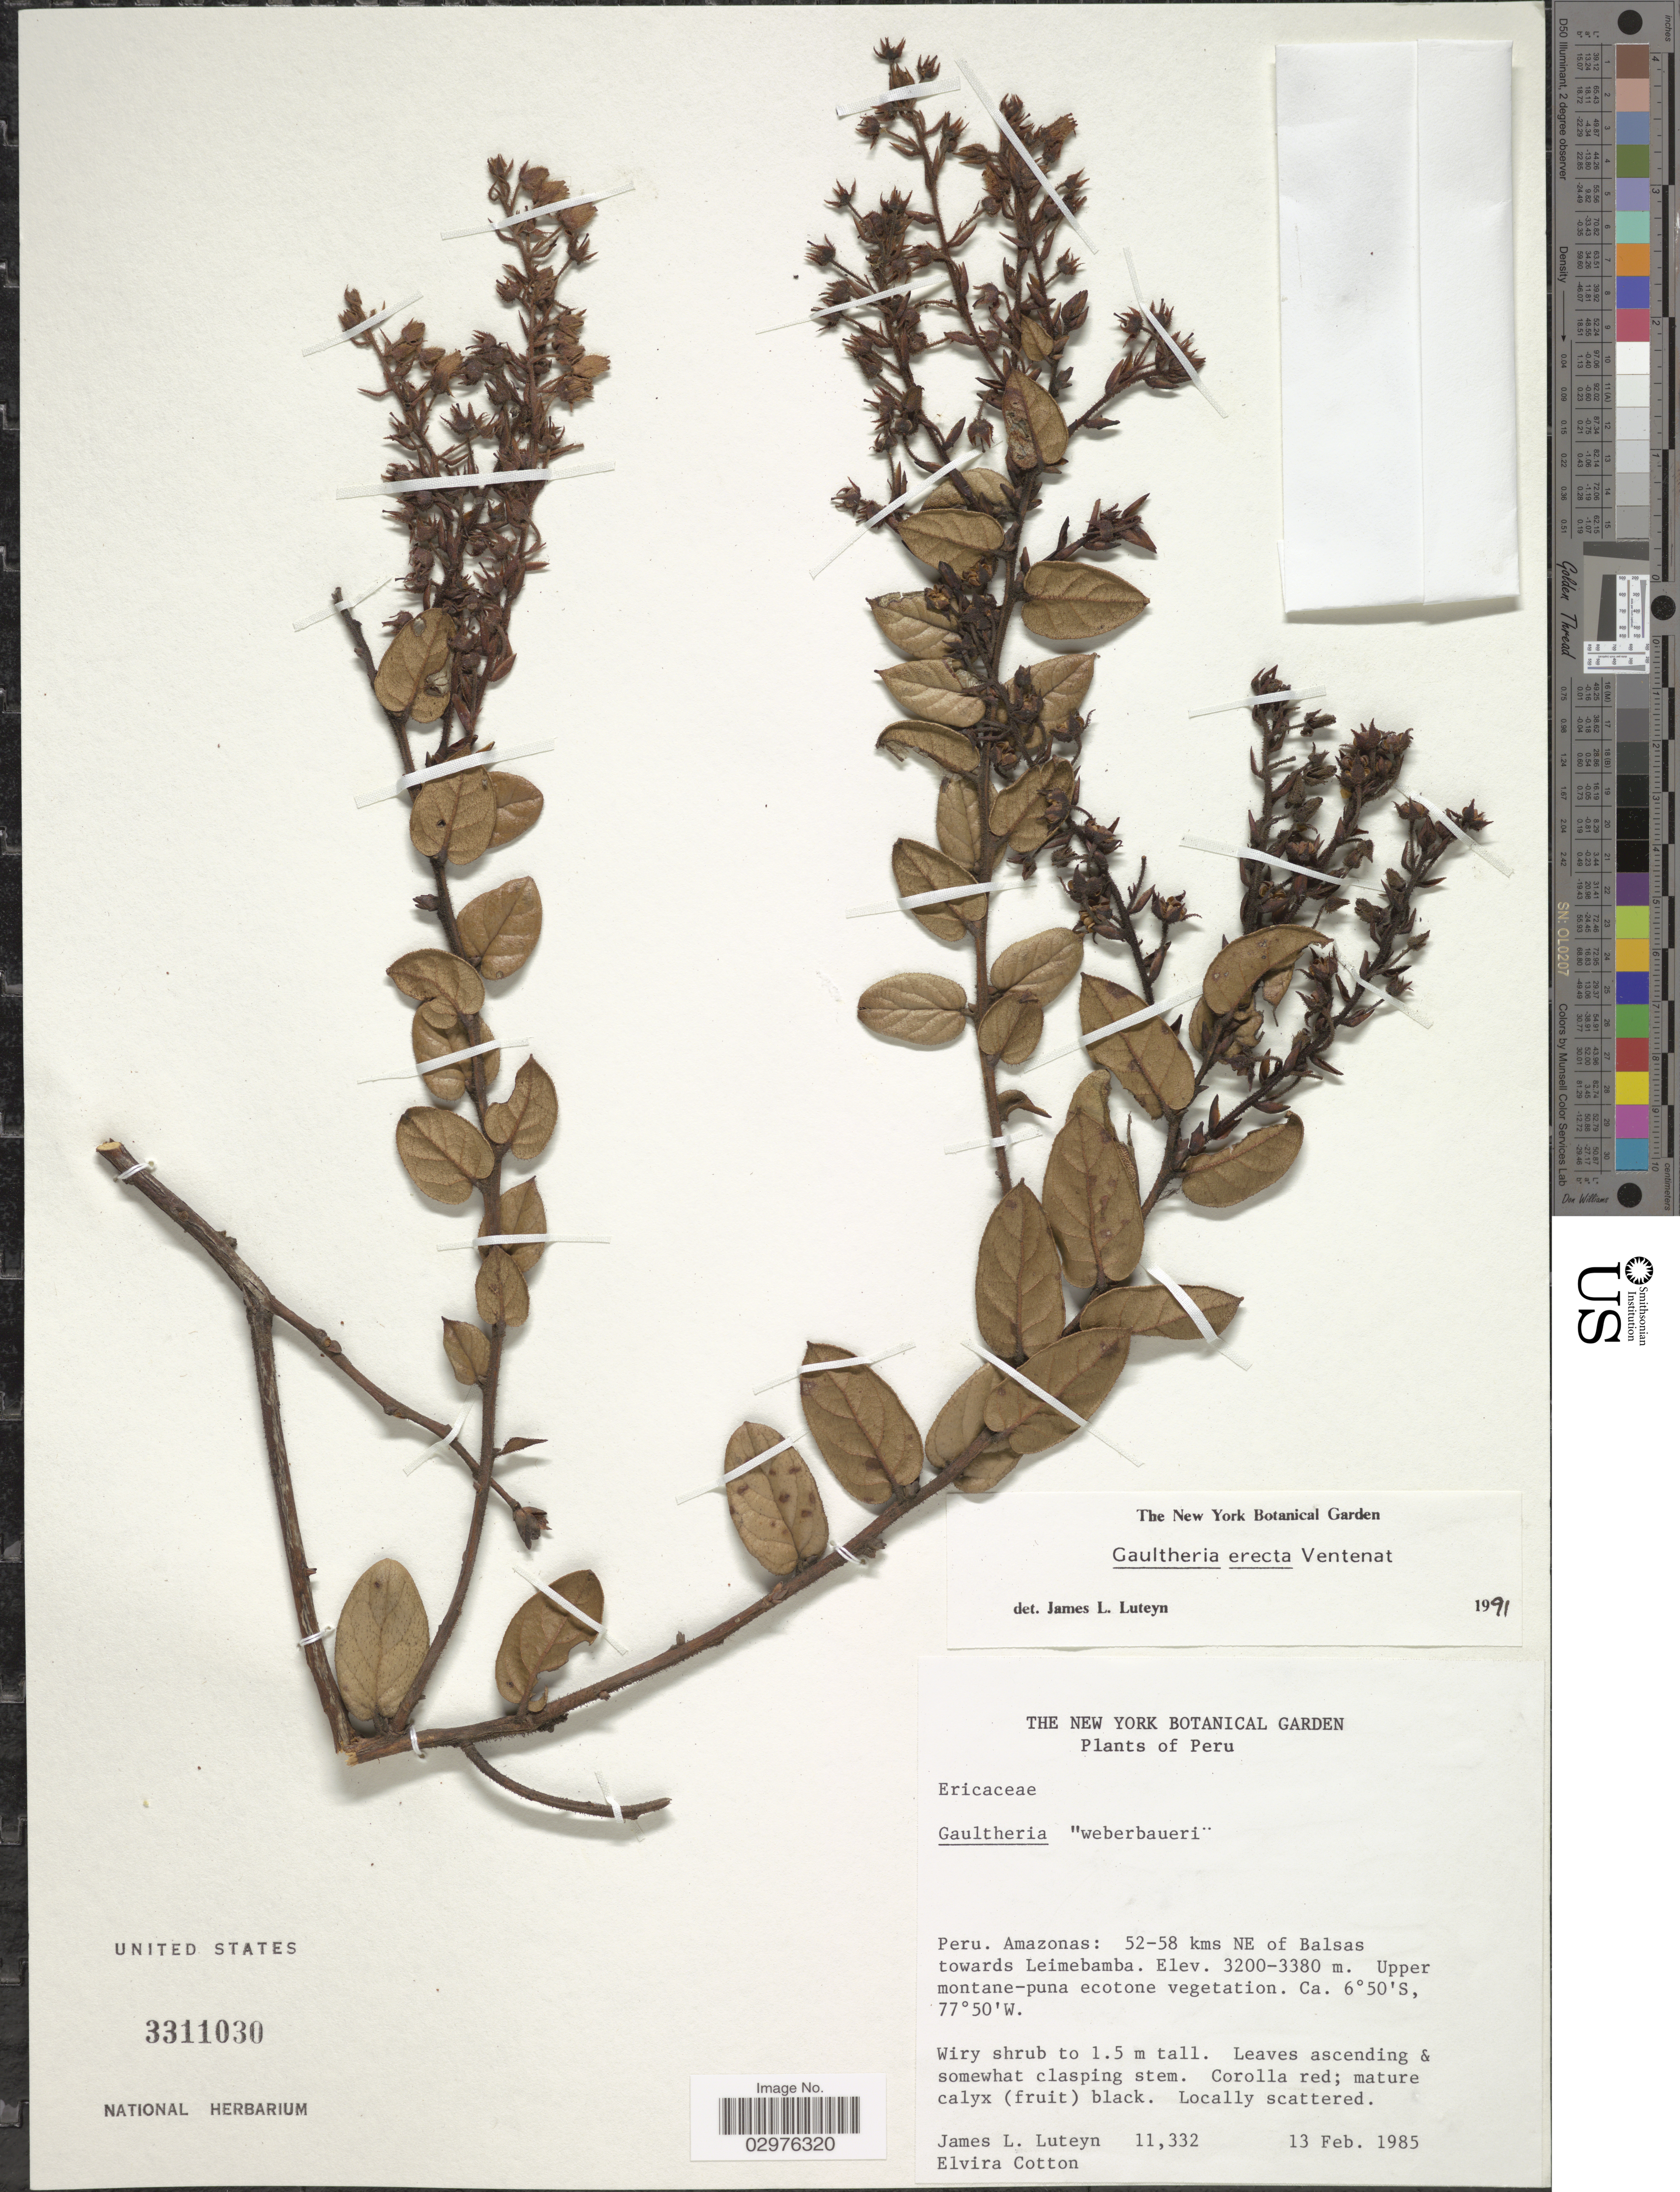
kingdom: Plantae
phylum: Tracheophyta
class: Magnoliopsida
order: Ericales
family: Ericaceae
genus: Gaultheria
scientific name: Gaultheria erecta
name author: Vent.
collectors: J. L. Luteyn & E. Cotton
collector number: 11332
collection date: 1985-02-13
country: Peru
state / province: Amazonas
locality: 52-58 kms NE of Balsas towards Leimebamba.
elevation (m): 3200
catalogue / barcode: US 3311030